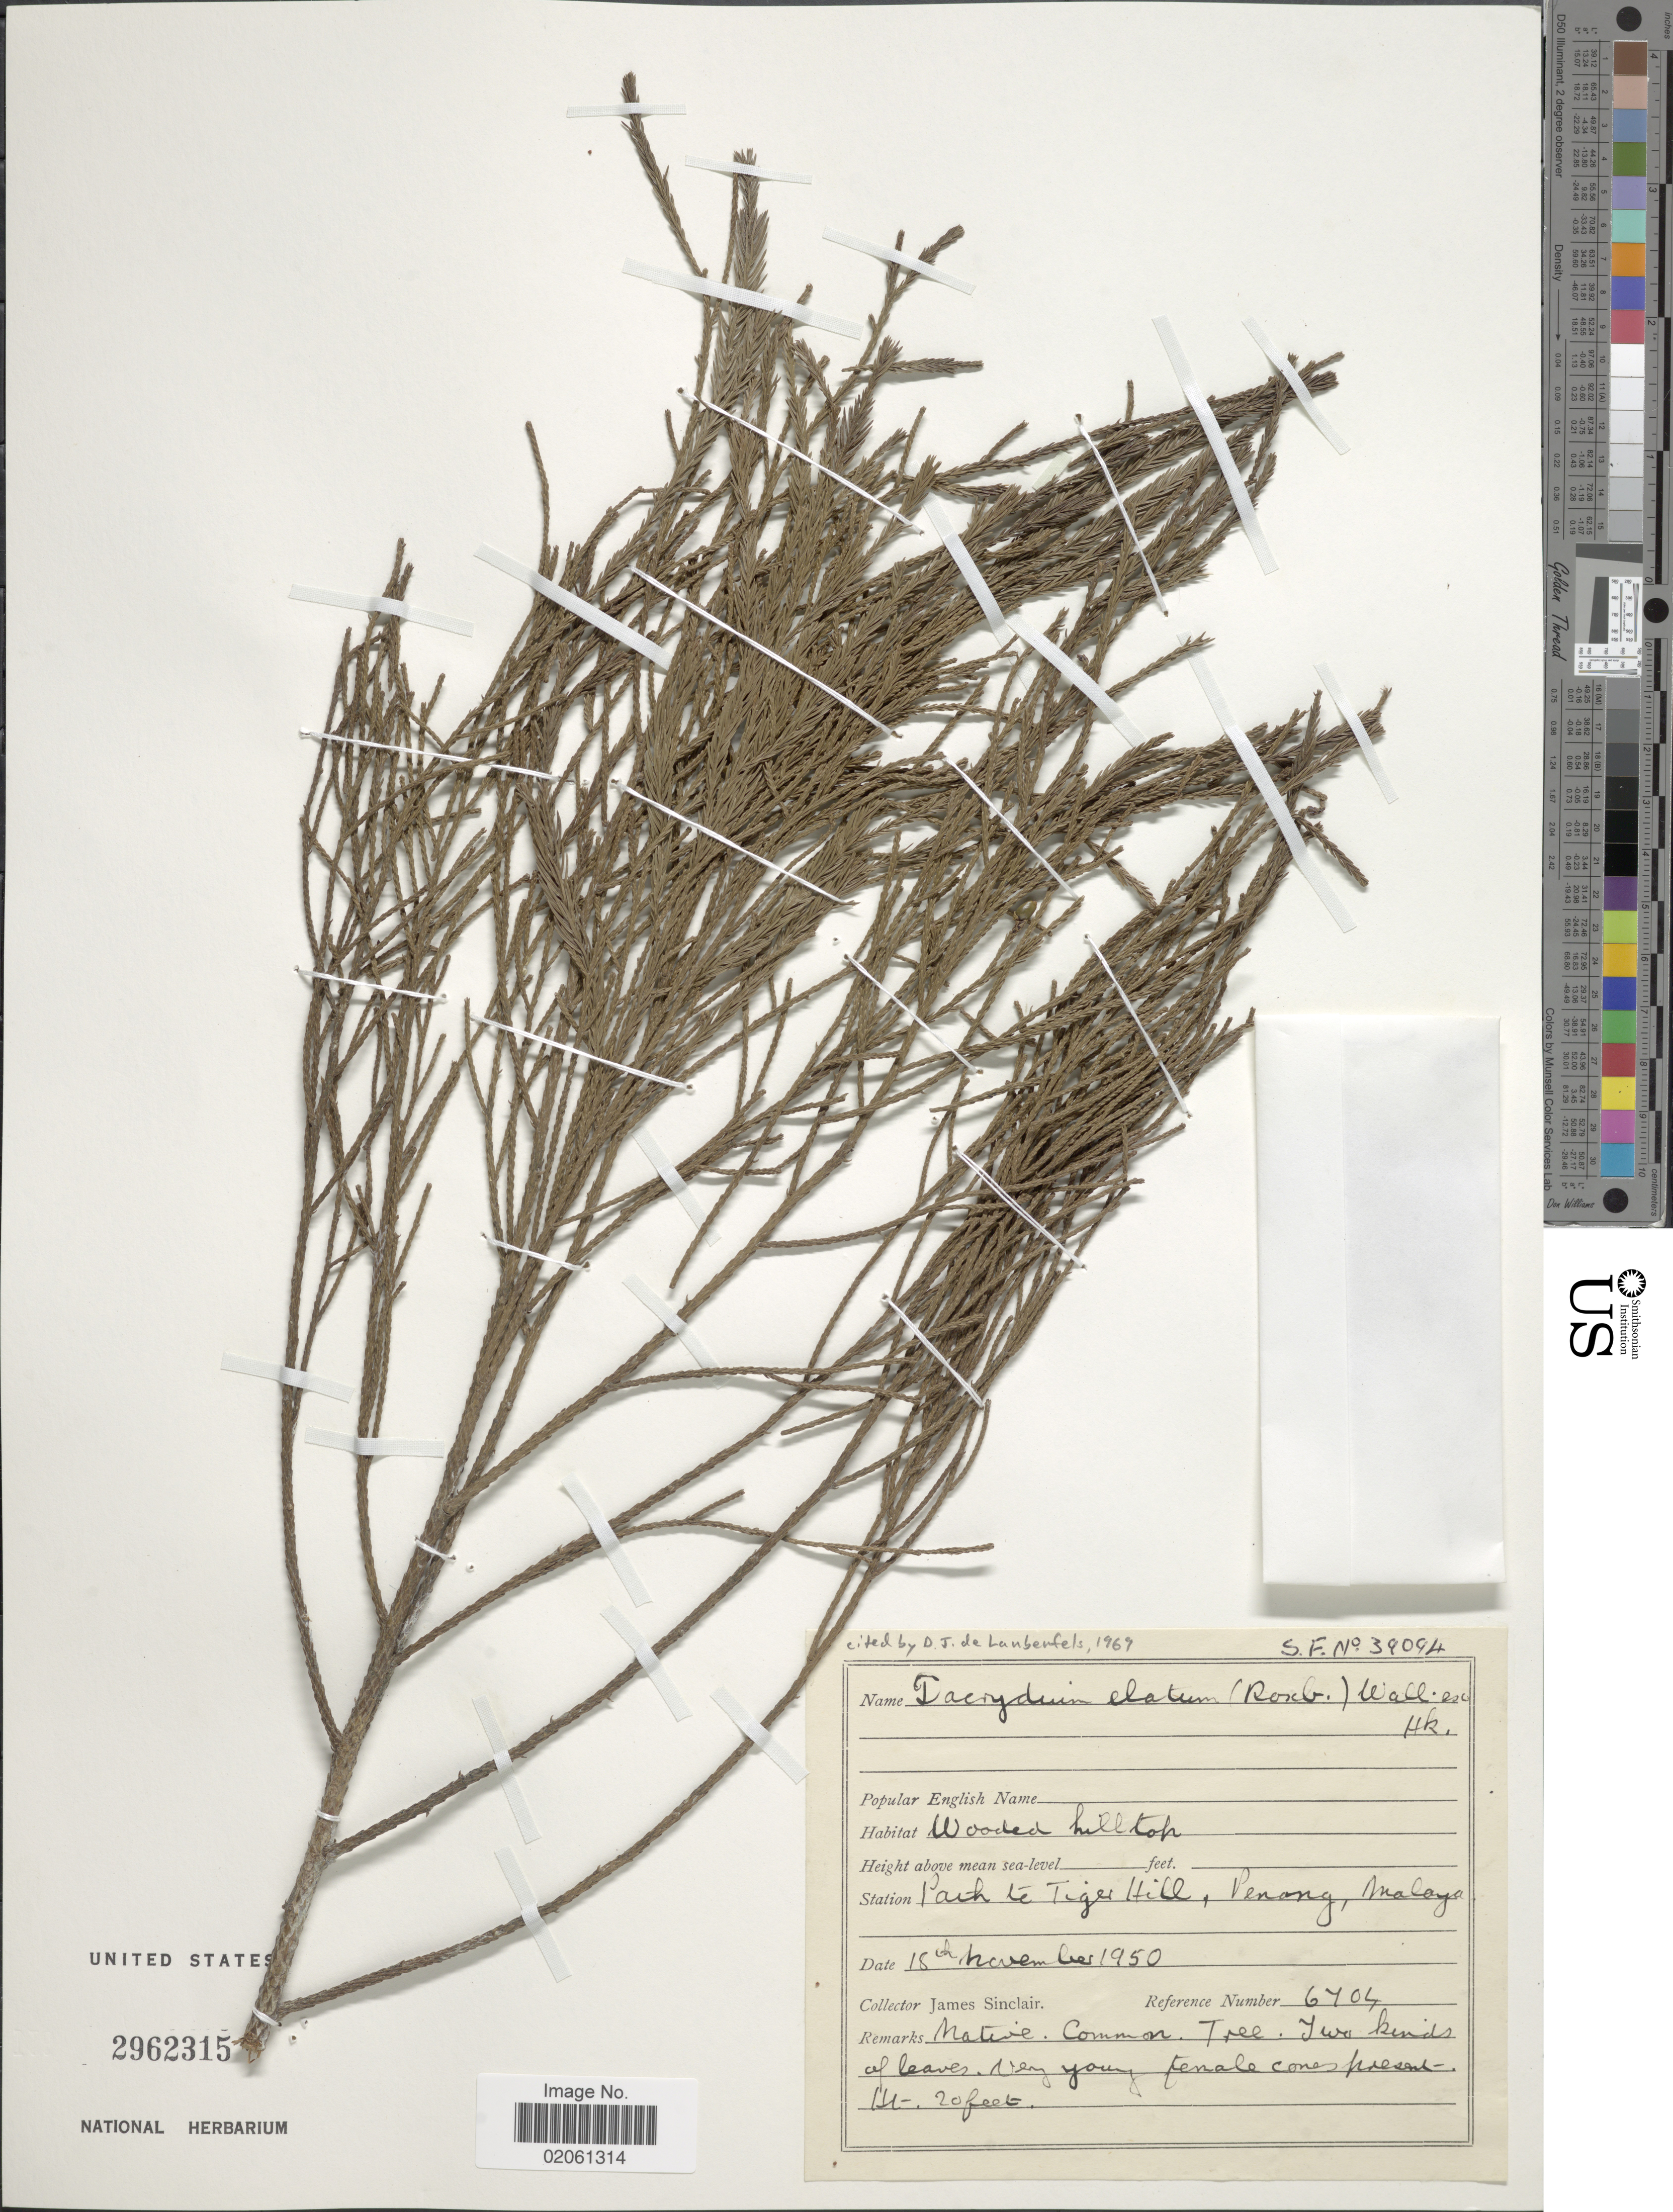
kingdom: Plantae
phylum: Tracheophyta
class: Pinopsida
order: Pinales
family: Podocarpaceae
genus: Dacrydium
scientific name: Dacrydium elatum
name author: (Roxb.) Wall. ex Hook.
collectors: J. Sinclair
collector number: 6704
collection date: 1950-11-15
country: Malaysia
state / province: Pinang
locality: Path to Tiger Hill, Penong, Malaya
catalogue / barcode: US 2962315